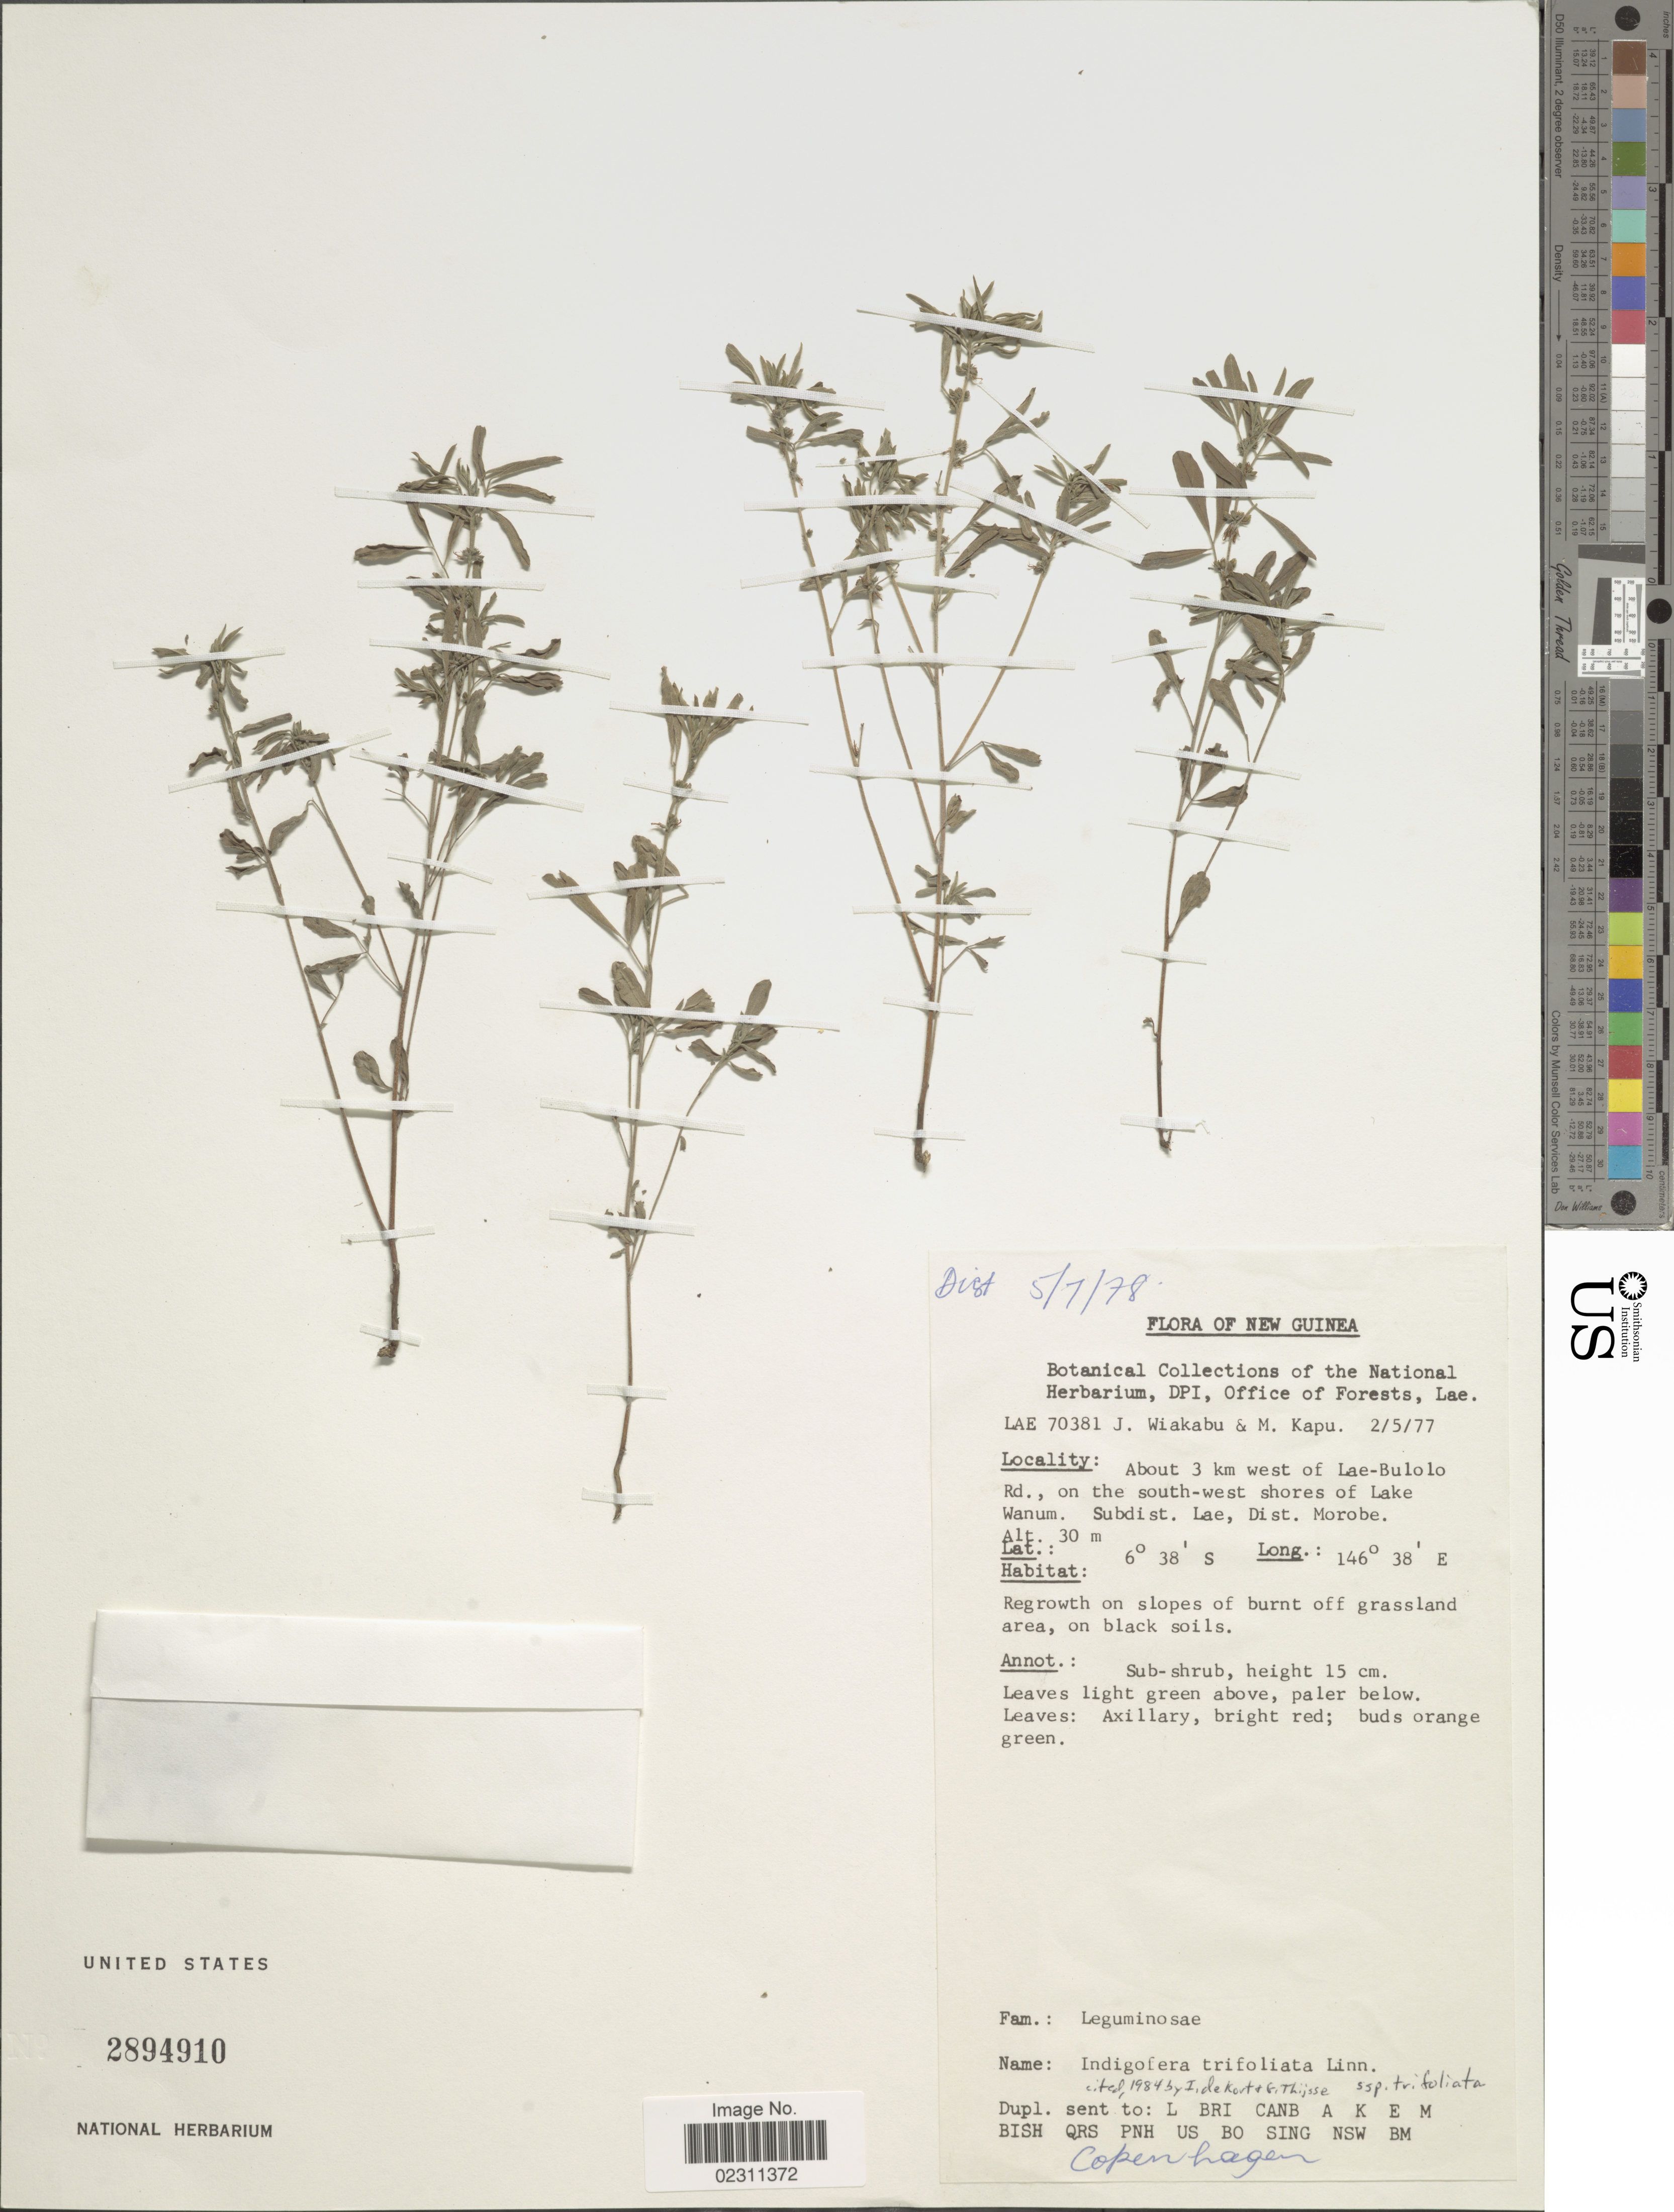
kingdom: Plantae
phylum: Tracheophyta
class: Magnoliopsida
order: Fabales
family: Fabaceae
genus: Indigofera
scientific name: Indigofera trifoliata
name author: L.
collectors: J. Wiakabu & M. Kapu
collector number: LAE70381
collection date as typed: Transcribed d/m/y: 2/5/77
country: Papua New Guinea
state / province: Morobe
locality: New Guinea. About 3 km west of Lae-Bulolo Rd., on the south-west shores of Lake Wanum. Subdist. Lae, Dist. Morobe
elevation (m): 30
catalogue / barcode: US 2894910